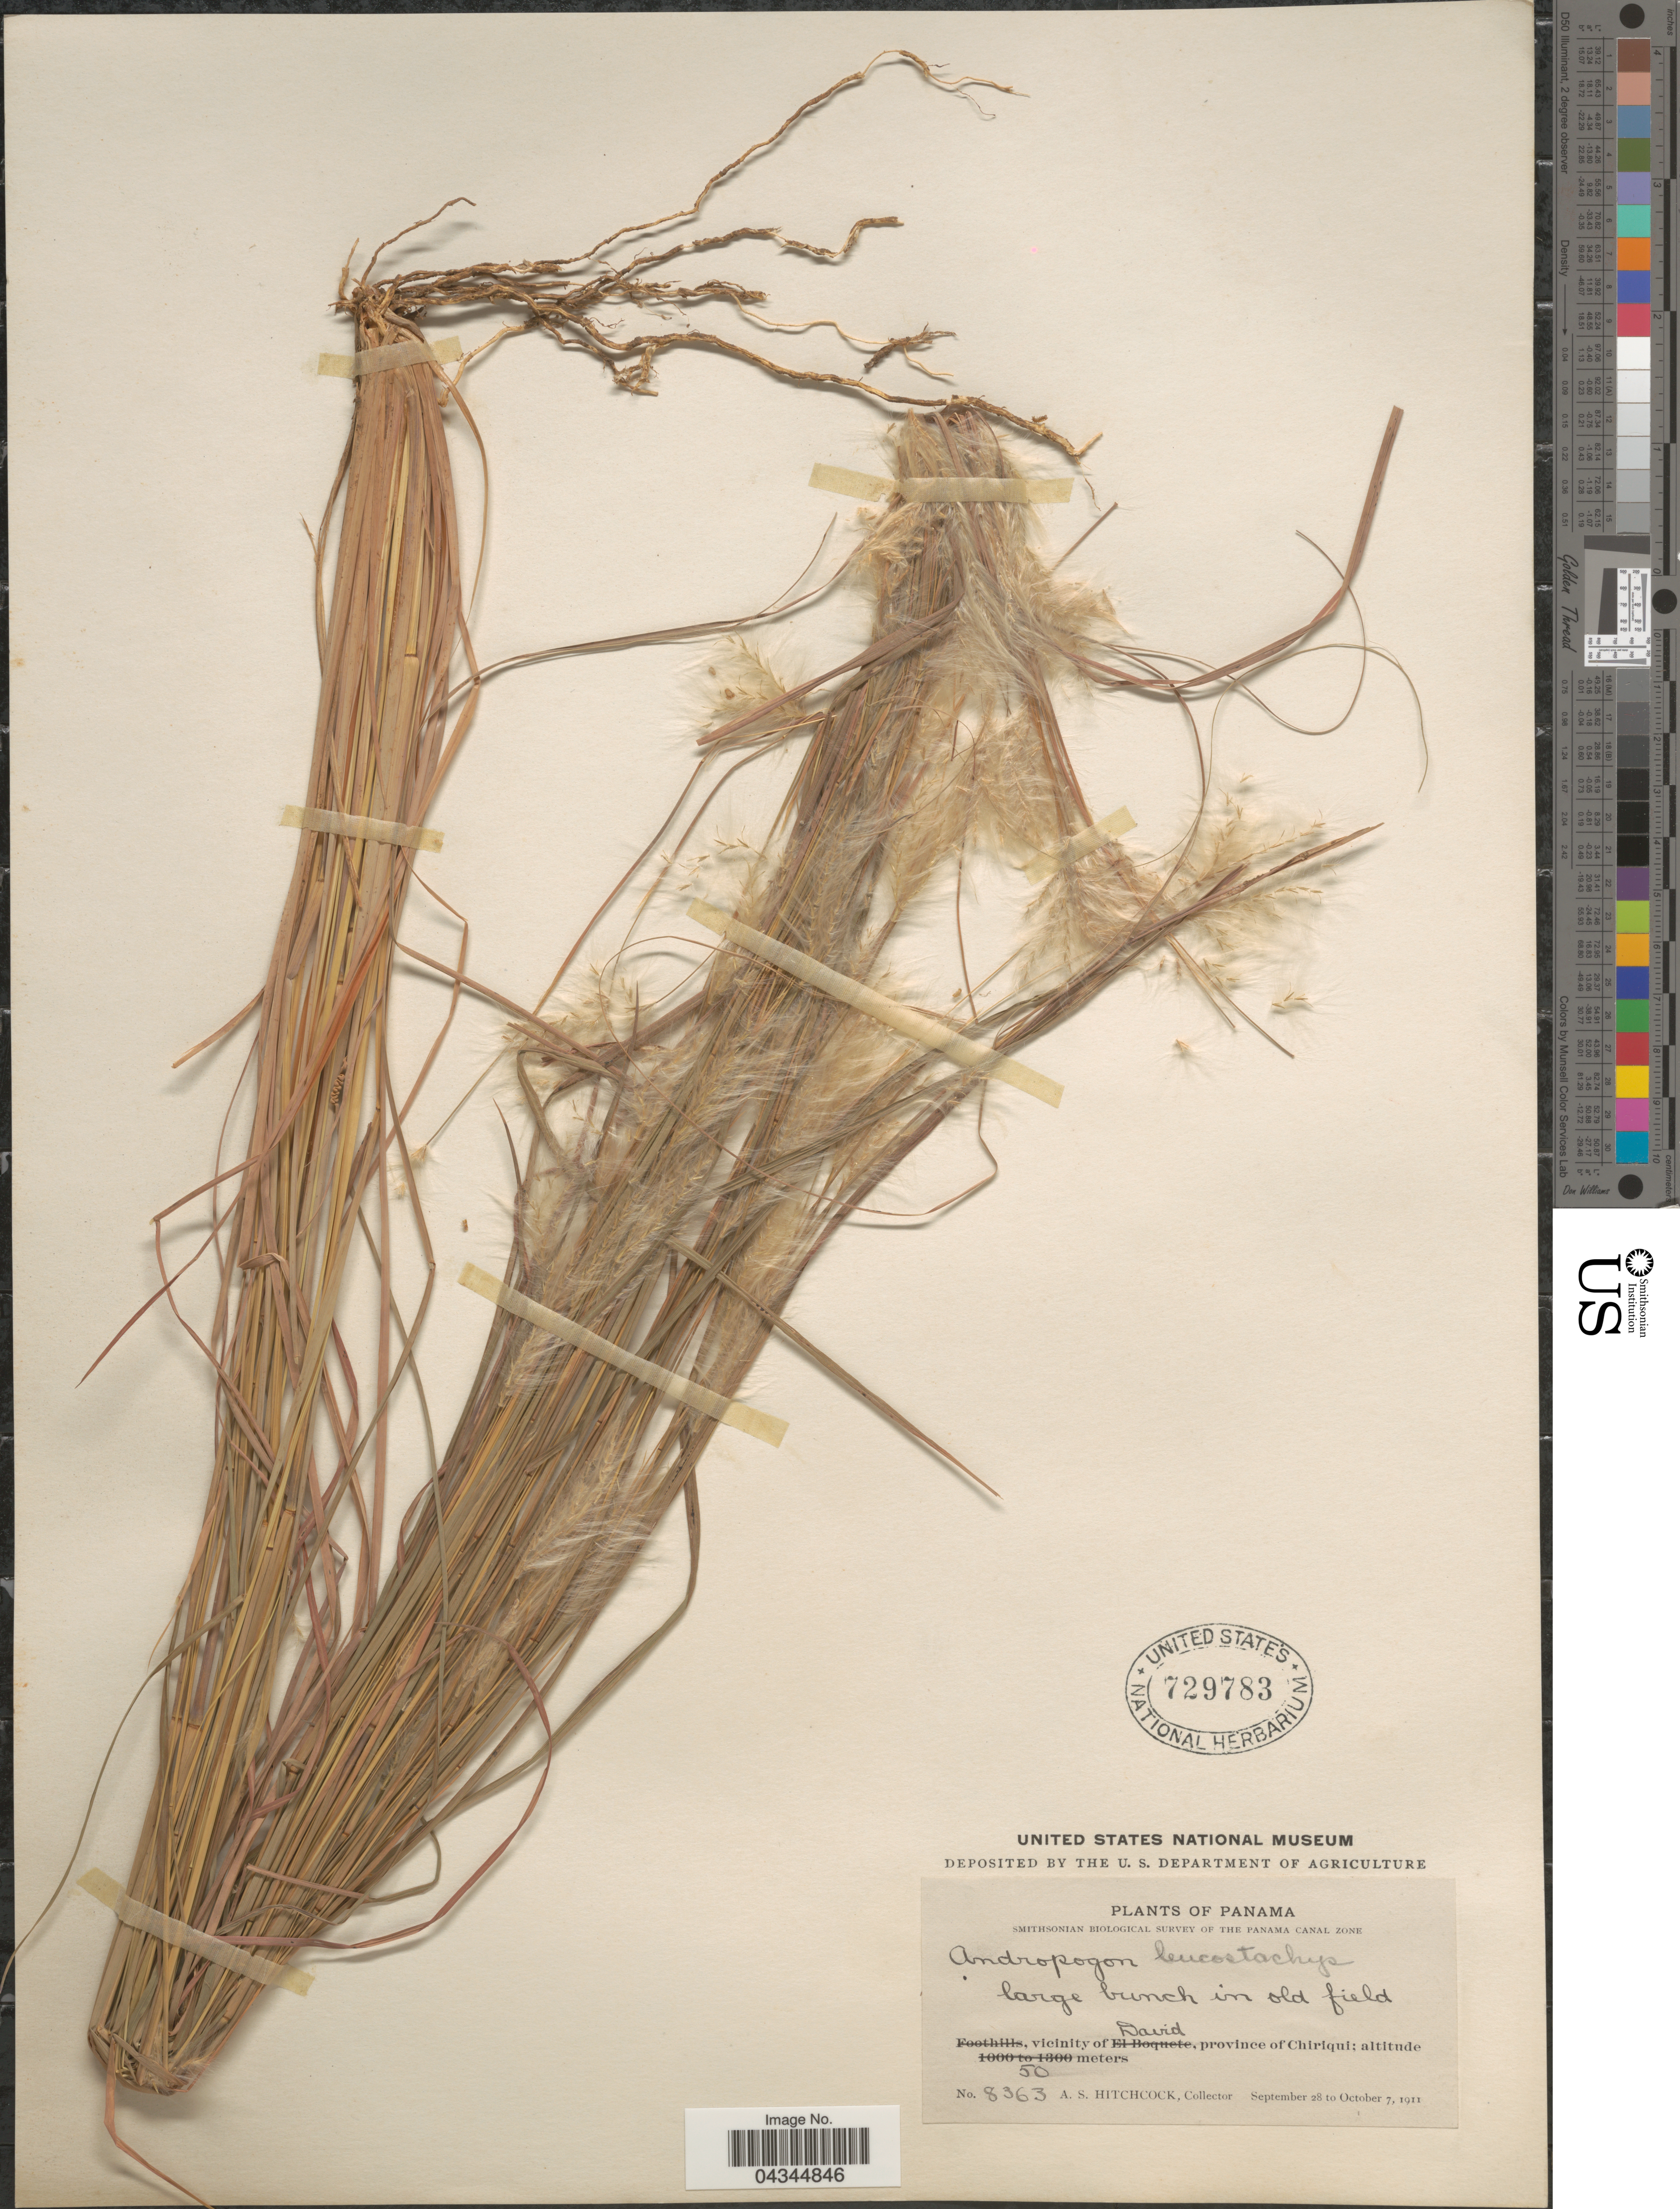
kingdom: Plantae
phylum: Tracheophyta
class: Liliopsida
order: Poales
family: Poaceae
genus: Andropogon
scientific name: Andropogon leucostachyus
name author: Kunth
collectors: A. S. Hitchcock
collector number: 8363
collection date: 1911-09-28/1911-10-07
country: Panama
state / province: Chiriqui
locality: Smithsonian Biological Survey of the Panama Canal Zone. Vicinity of David.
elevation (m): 50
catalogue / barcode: US 729783